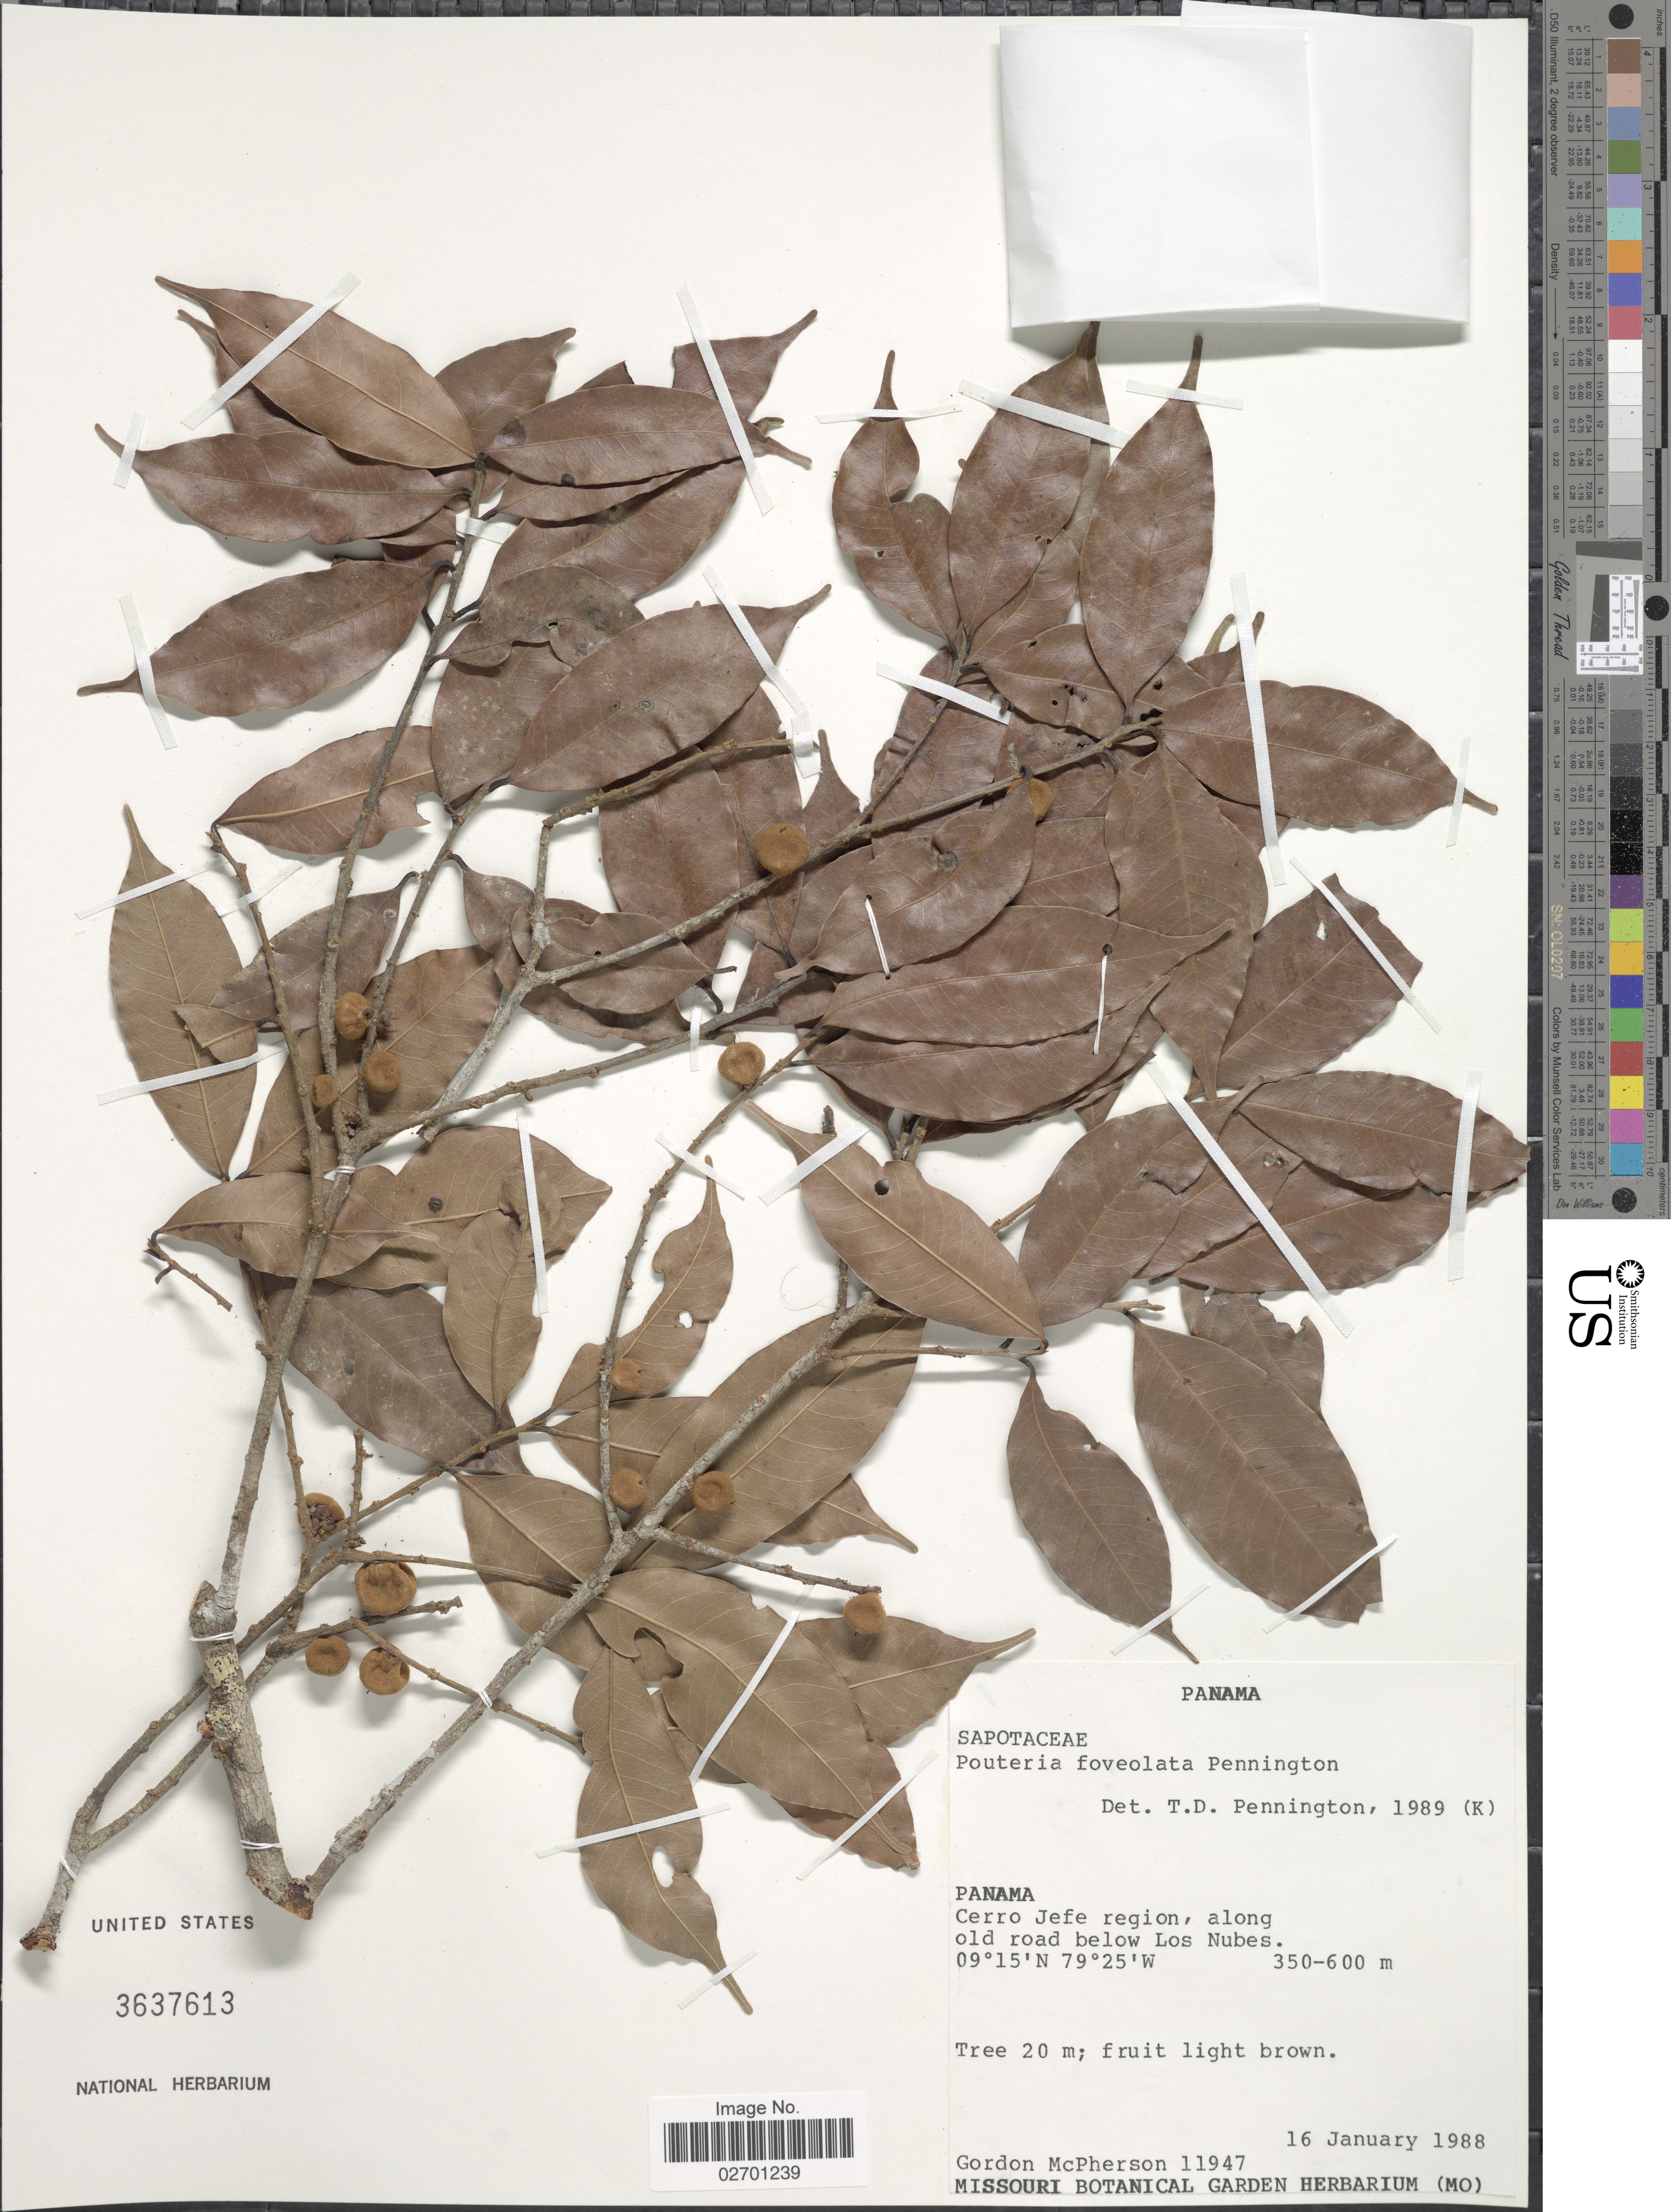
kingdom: Plantae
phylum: Tracheophyta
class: Magnoliopsida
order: Ericales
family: Sapotaceae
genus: Pouteria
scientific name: Pouteria foveolata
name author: T.D. Penn.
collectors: G. D. McPherson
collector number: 11947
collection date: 1988-01-16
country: Panama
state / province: Panamá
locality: Cerro Jefe region, along old road below Los Nubes.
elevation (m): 350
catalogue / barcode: US 3637613